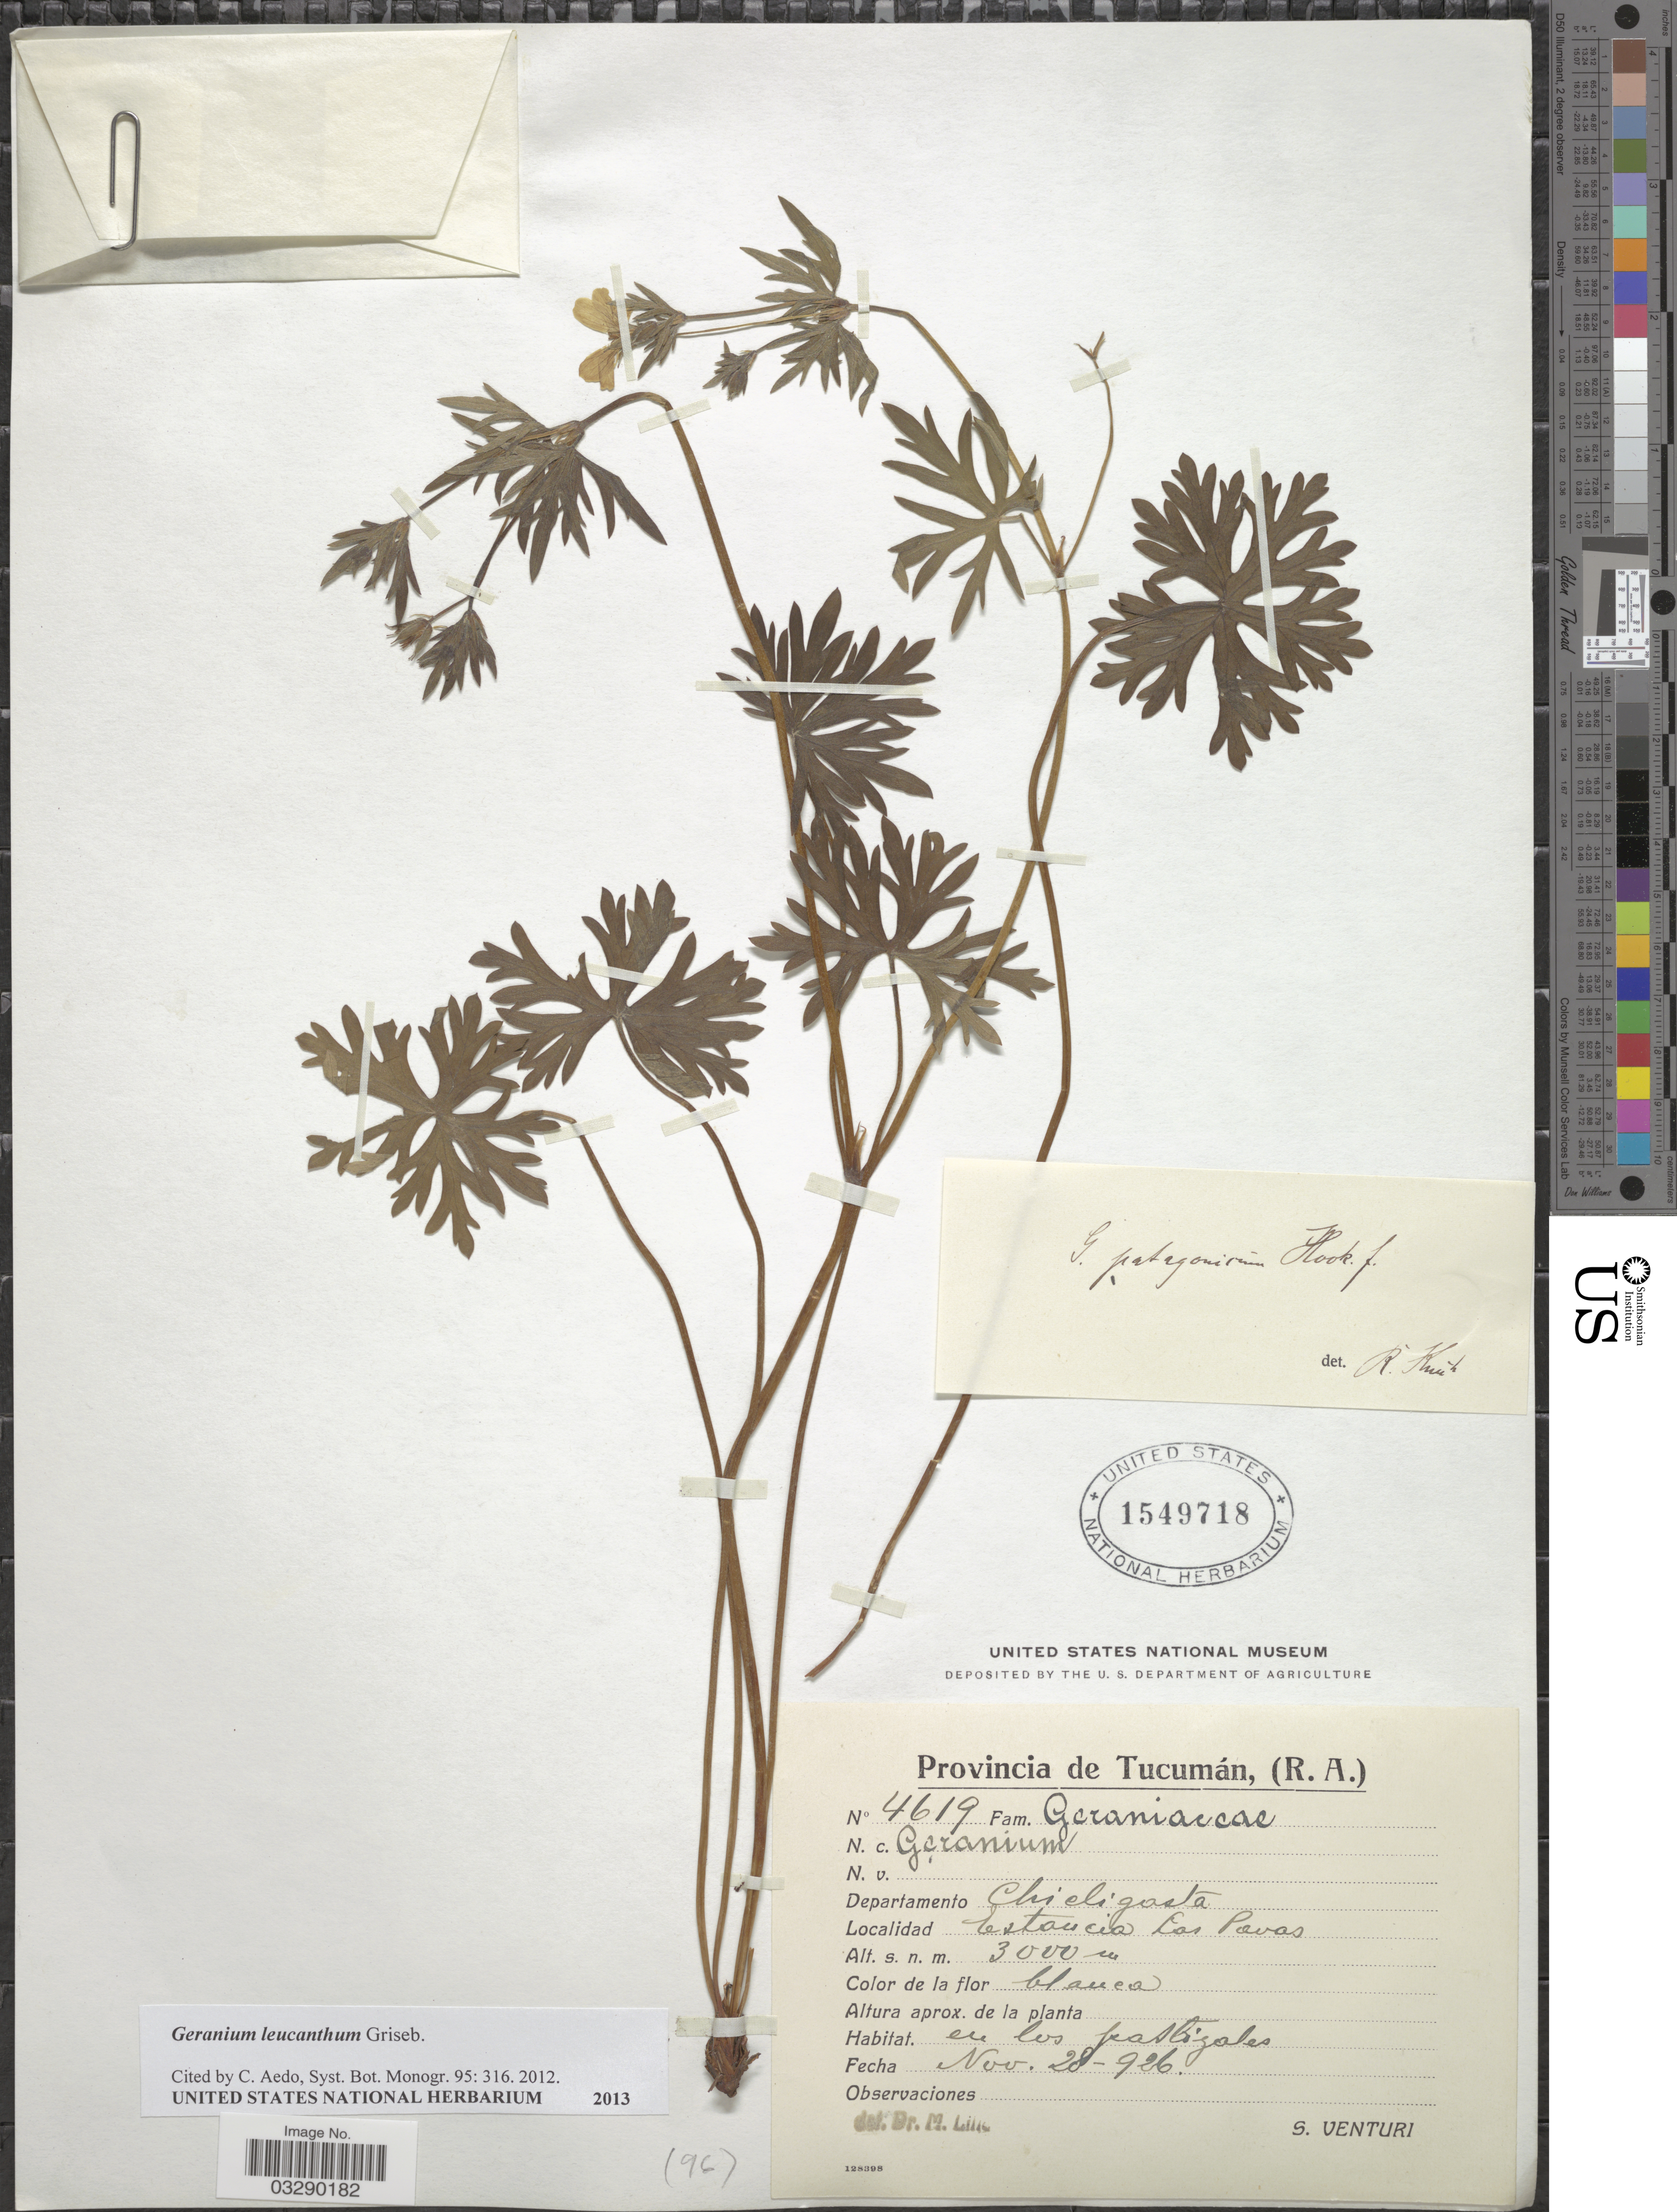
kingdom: Plantae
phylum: Tracheophyta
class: Magnoliopsida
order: Geraniales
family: Geraniaceae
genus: Geranium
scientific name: Geranium leucanthum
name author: Small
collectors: S. Venturi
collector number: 4619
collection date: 1926-11-28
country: Argentina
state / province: Tucuman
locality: Departamento Chicligasta. Estancia Las Pavas.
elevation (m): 3000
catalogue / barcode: US 1549718